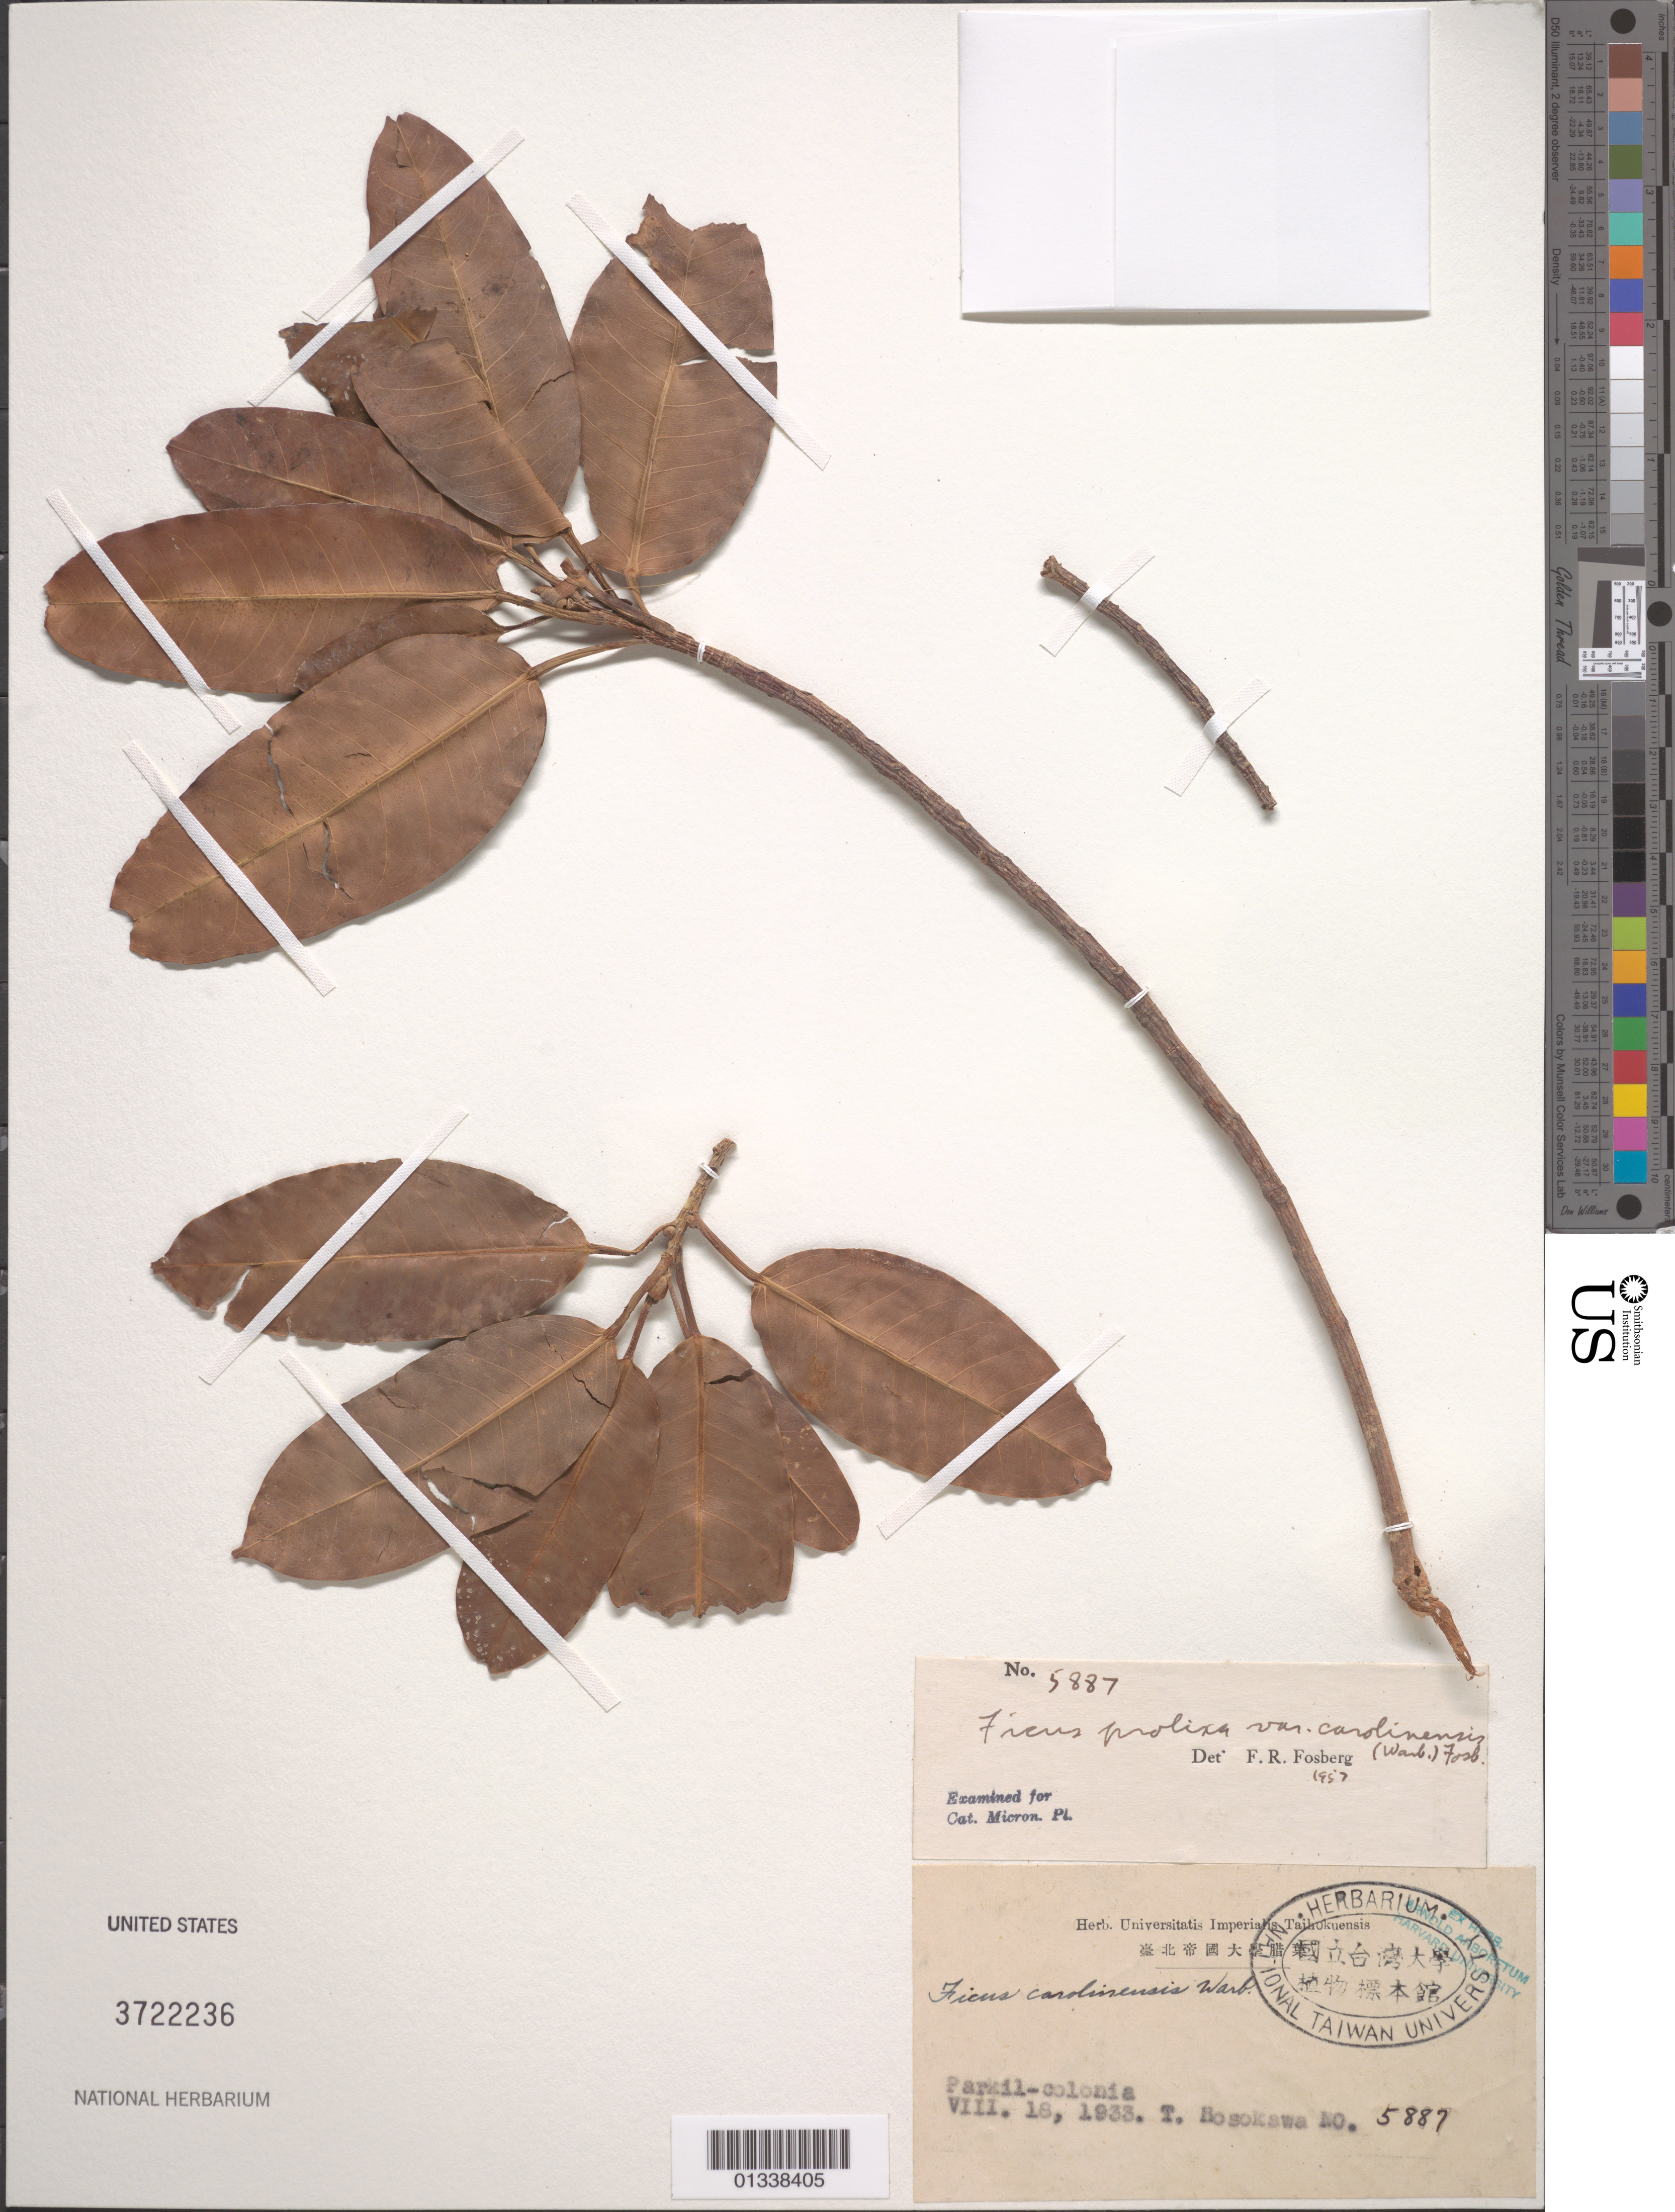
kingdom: Plantae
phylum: Tracheophyta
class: Magnoliopsida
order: Rosales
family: Moraceae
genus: Ficus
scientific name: Ficus prolixa var. carolinensis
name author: (Warb.) Fosberg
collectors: T. Hosokawa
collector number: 5887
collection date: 1933-08-18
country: Micronesia, Federated States of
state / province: Pohnpei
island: Ponape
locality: Parkil-colonia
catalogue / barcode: US 3722236